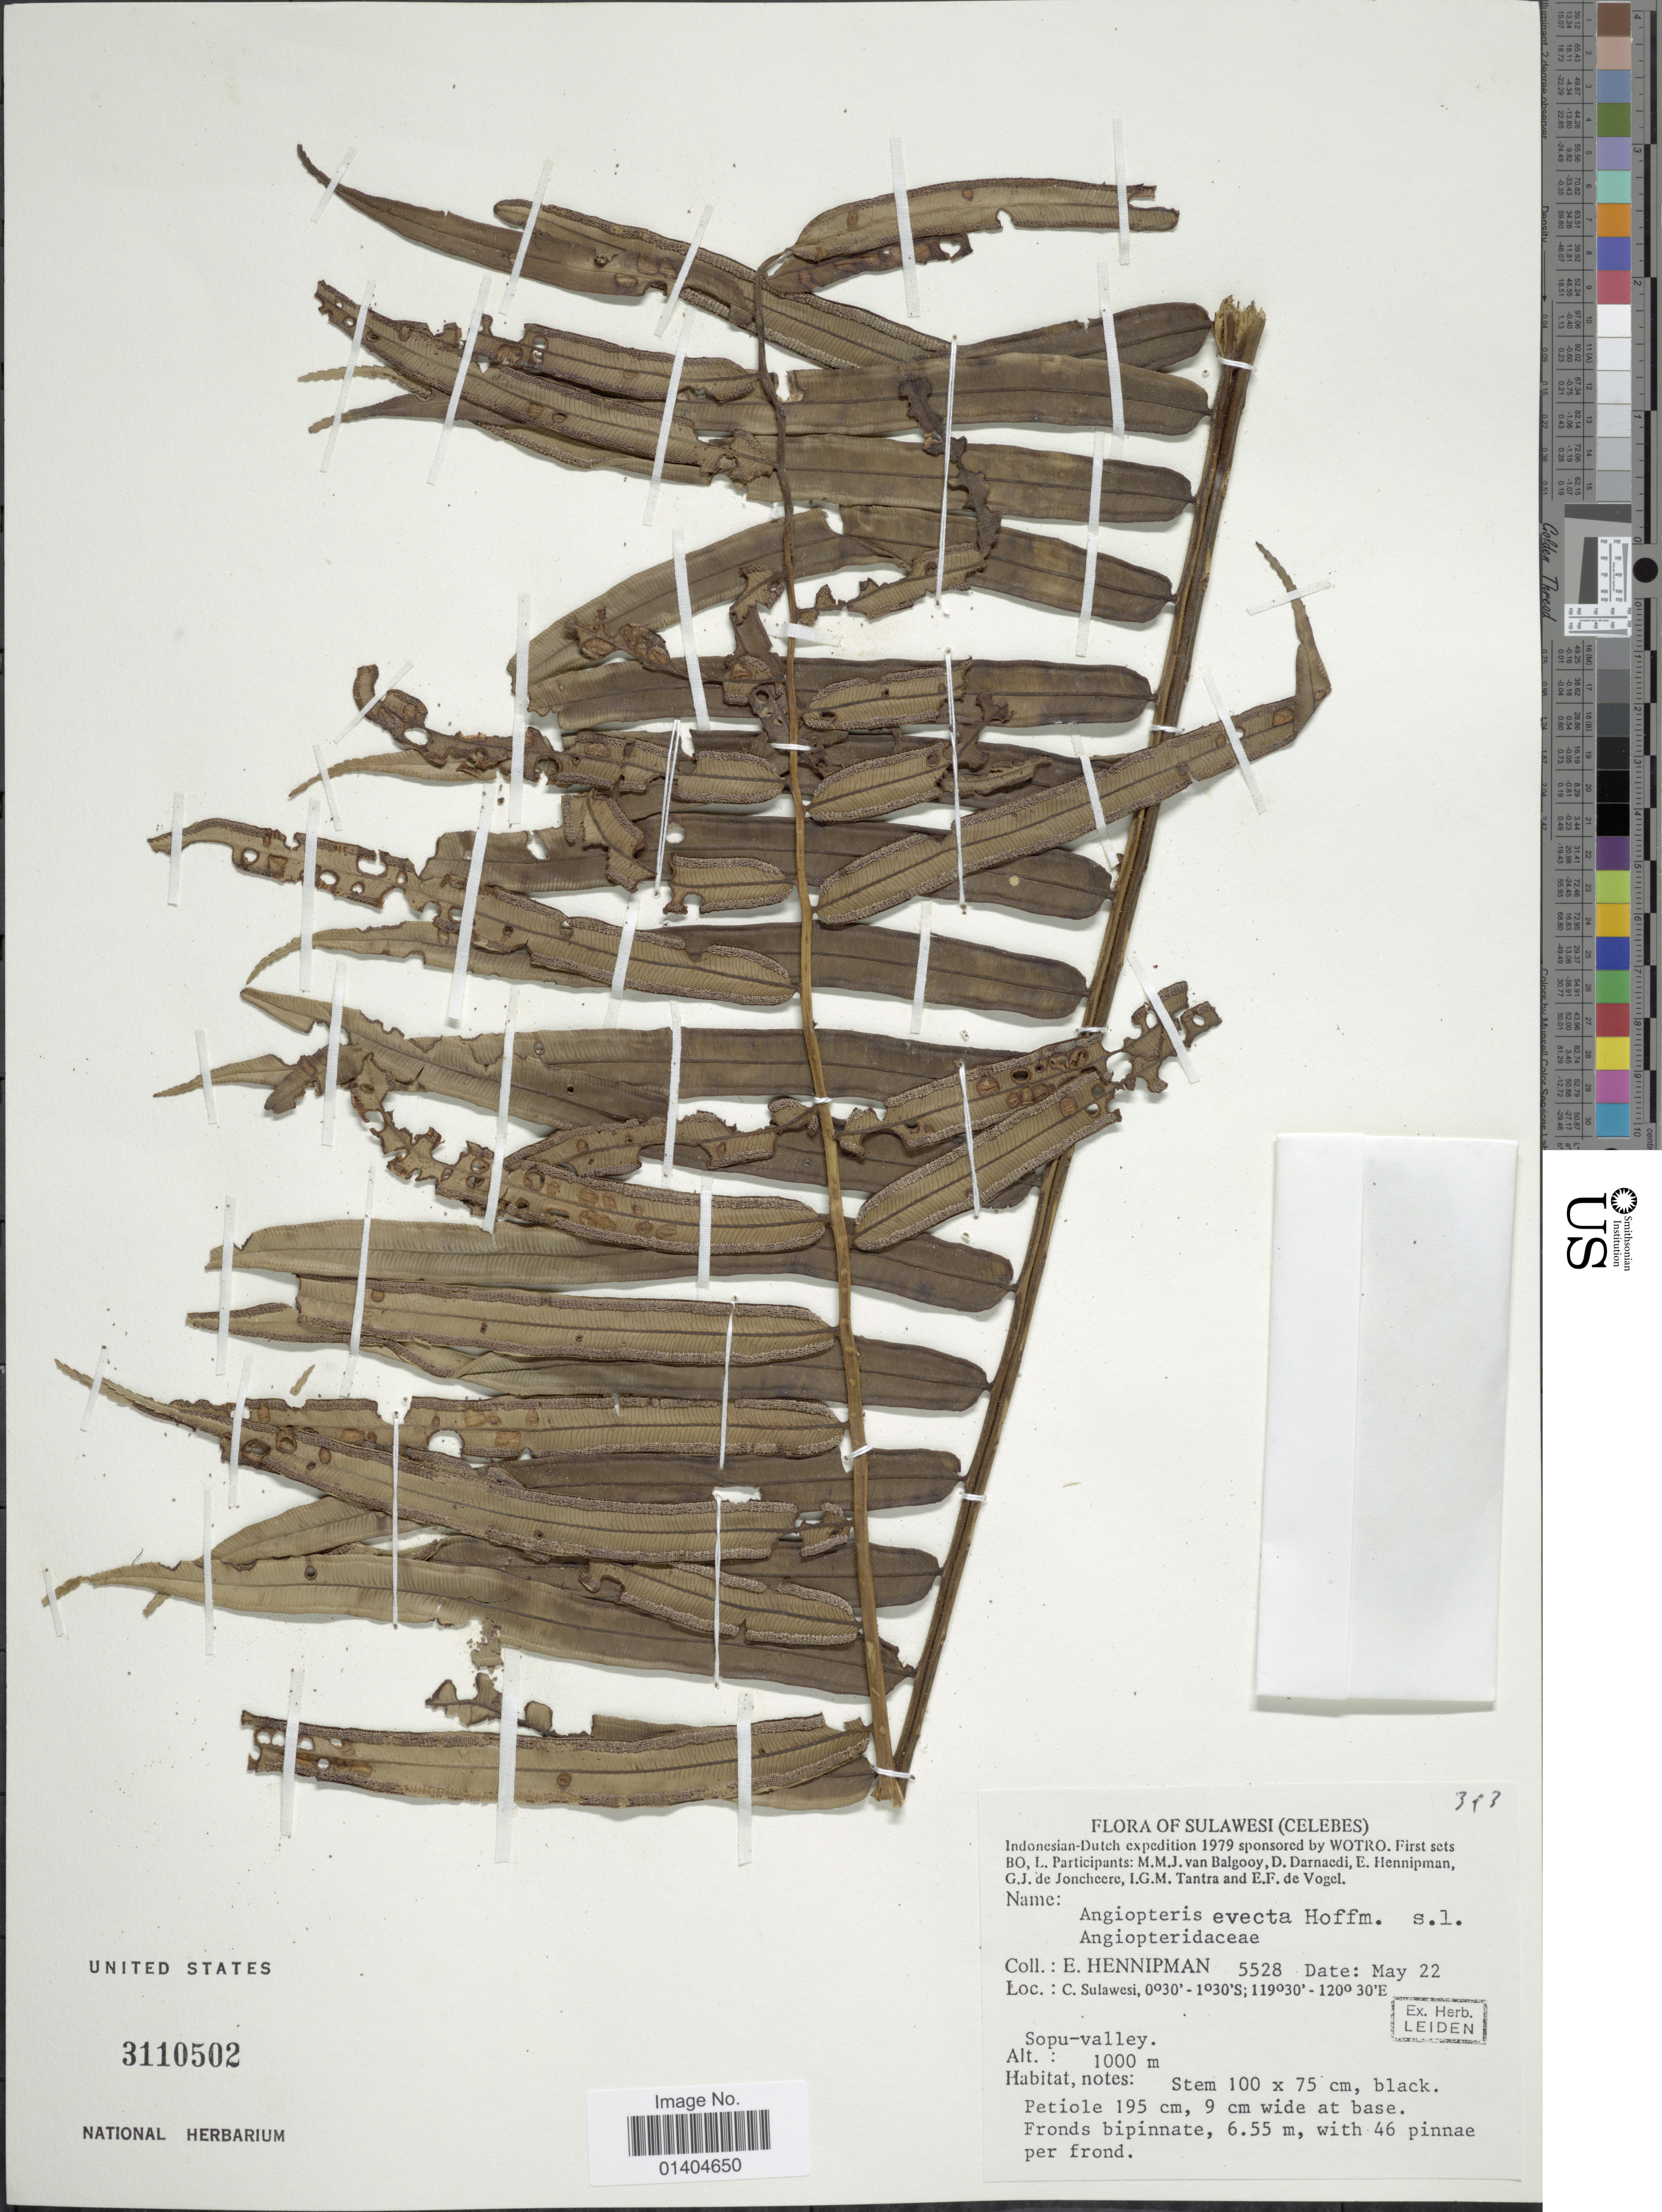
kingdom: Plantae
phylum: Tracheophyta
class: Polypodiopsida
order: Marattiales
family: Marattiaceae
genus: Angiopteris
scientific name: Angiopteris evecta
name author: (G. Forst.) Hoffm.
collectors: E. Hennipman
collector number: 5528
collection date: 1979-05-22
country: Indonesia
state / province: Sulawesi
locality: C. Sulawesi. Celebes. Sopu-valley.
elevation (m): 1000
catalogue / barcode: US 3110502